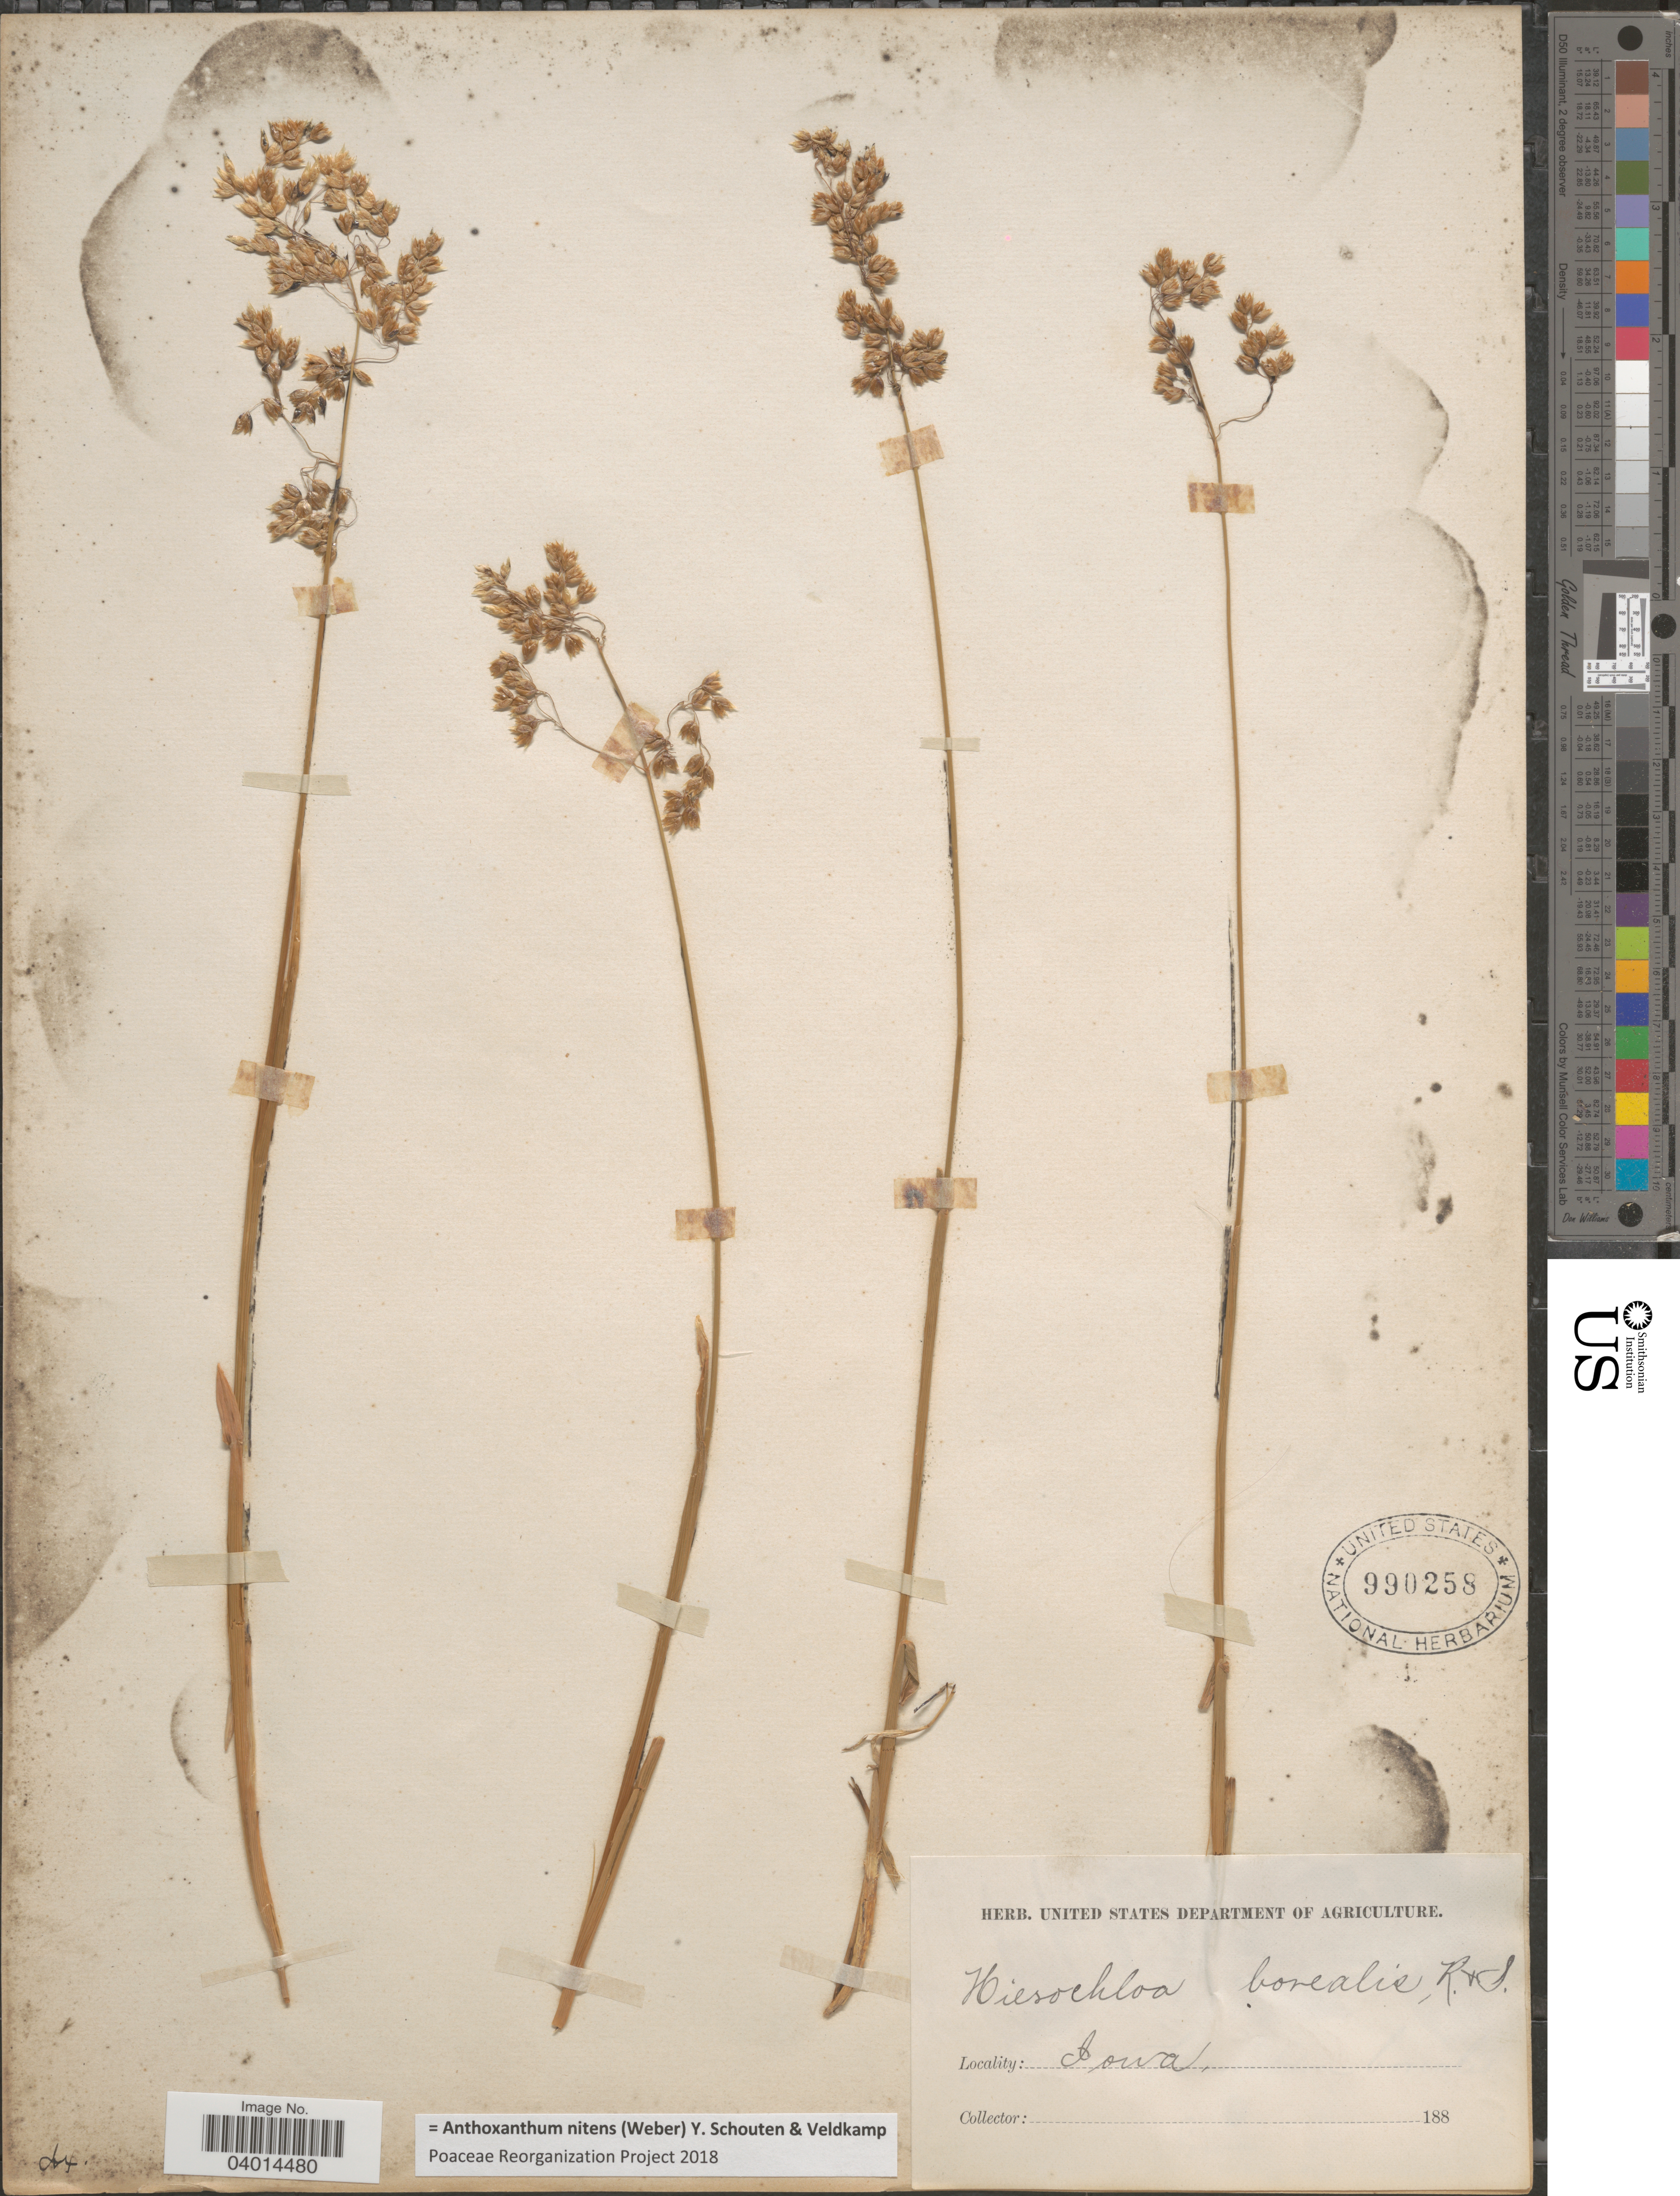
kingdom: Plantae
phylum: Tracheophyta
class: Liliopsida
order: Poales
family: Poaceae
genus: Anthoxanthum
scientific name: Anthoxanthum nitens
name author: (G.H. Weber) R.T.A. Schouten & Veldkamp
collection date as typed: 188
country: United States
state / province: Iowa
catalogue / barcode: US 990258